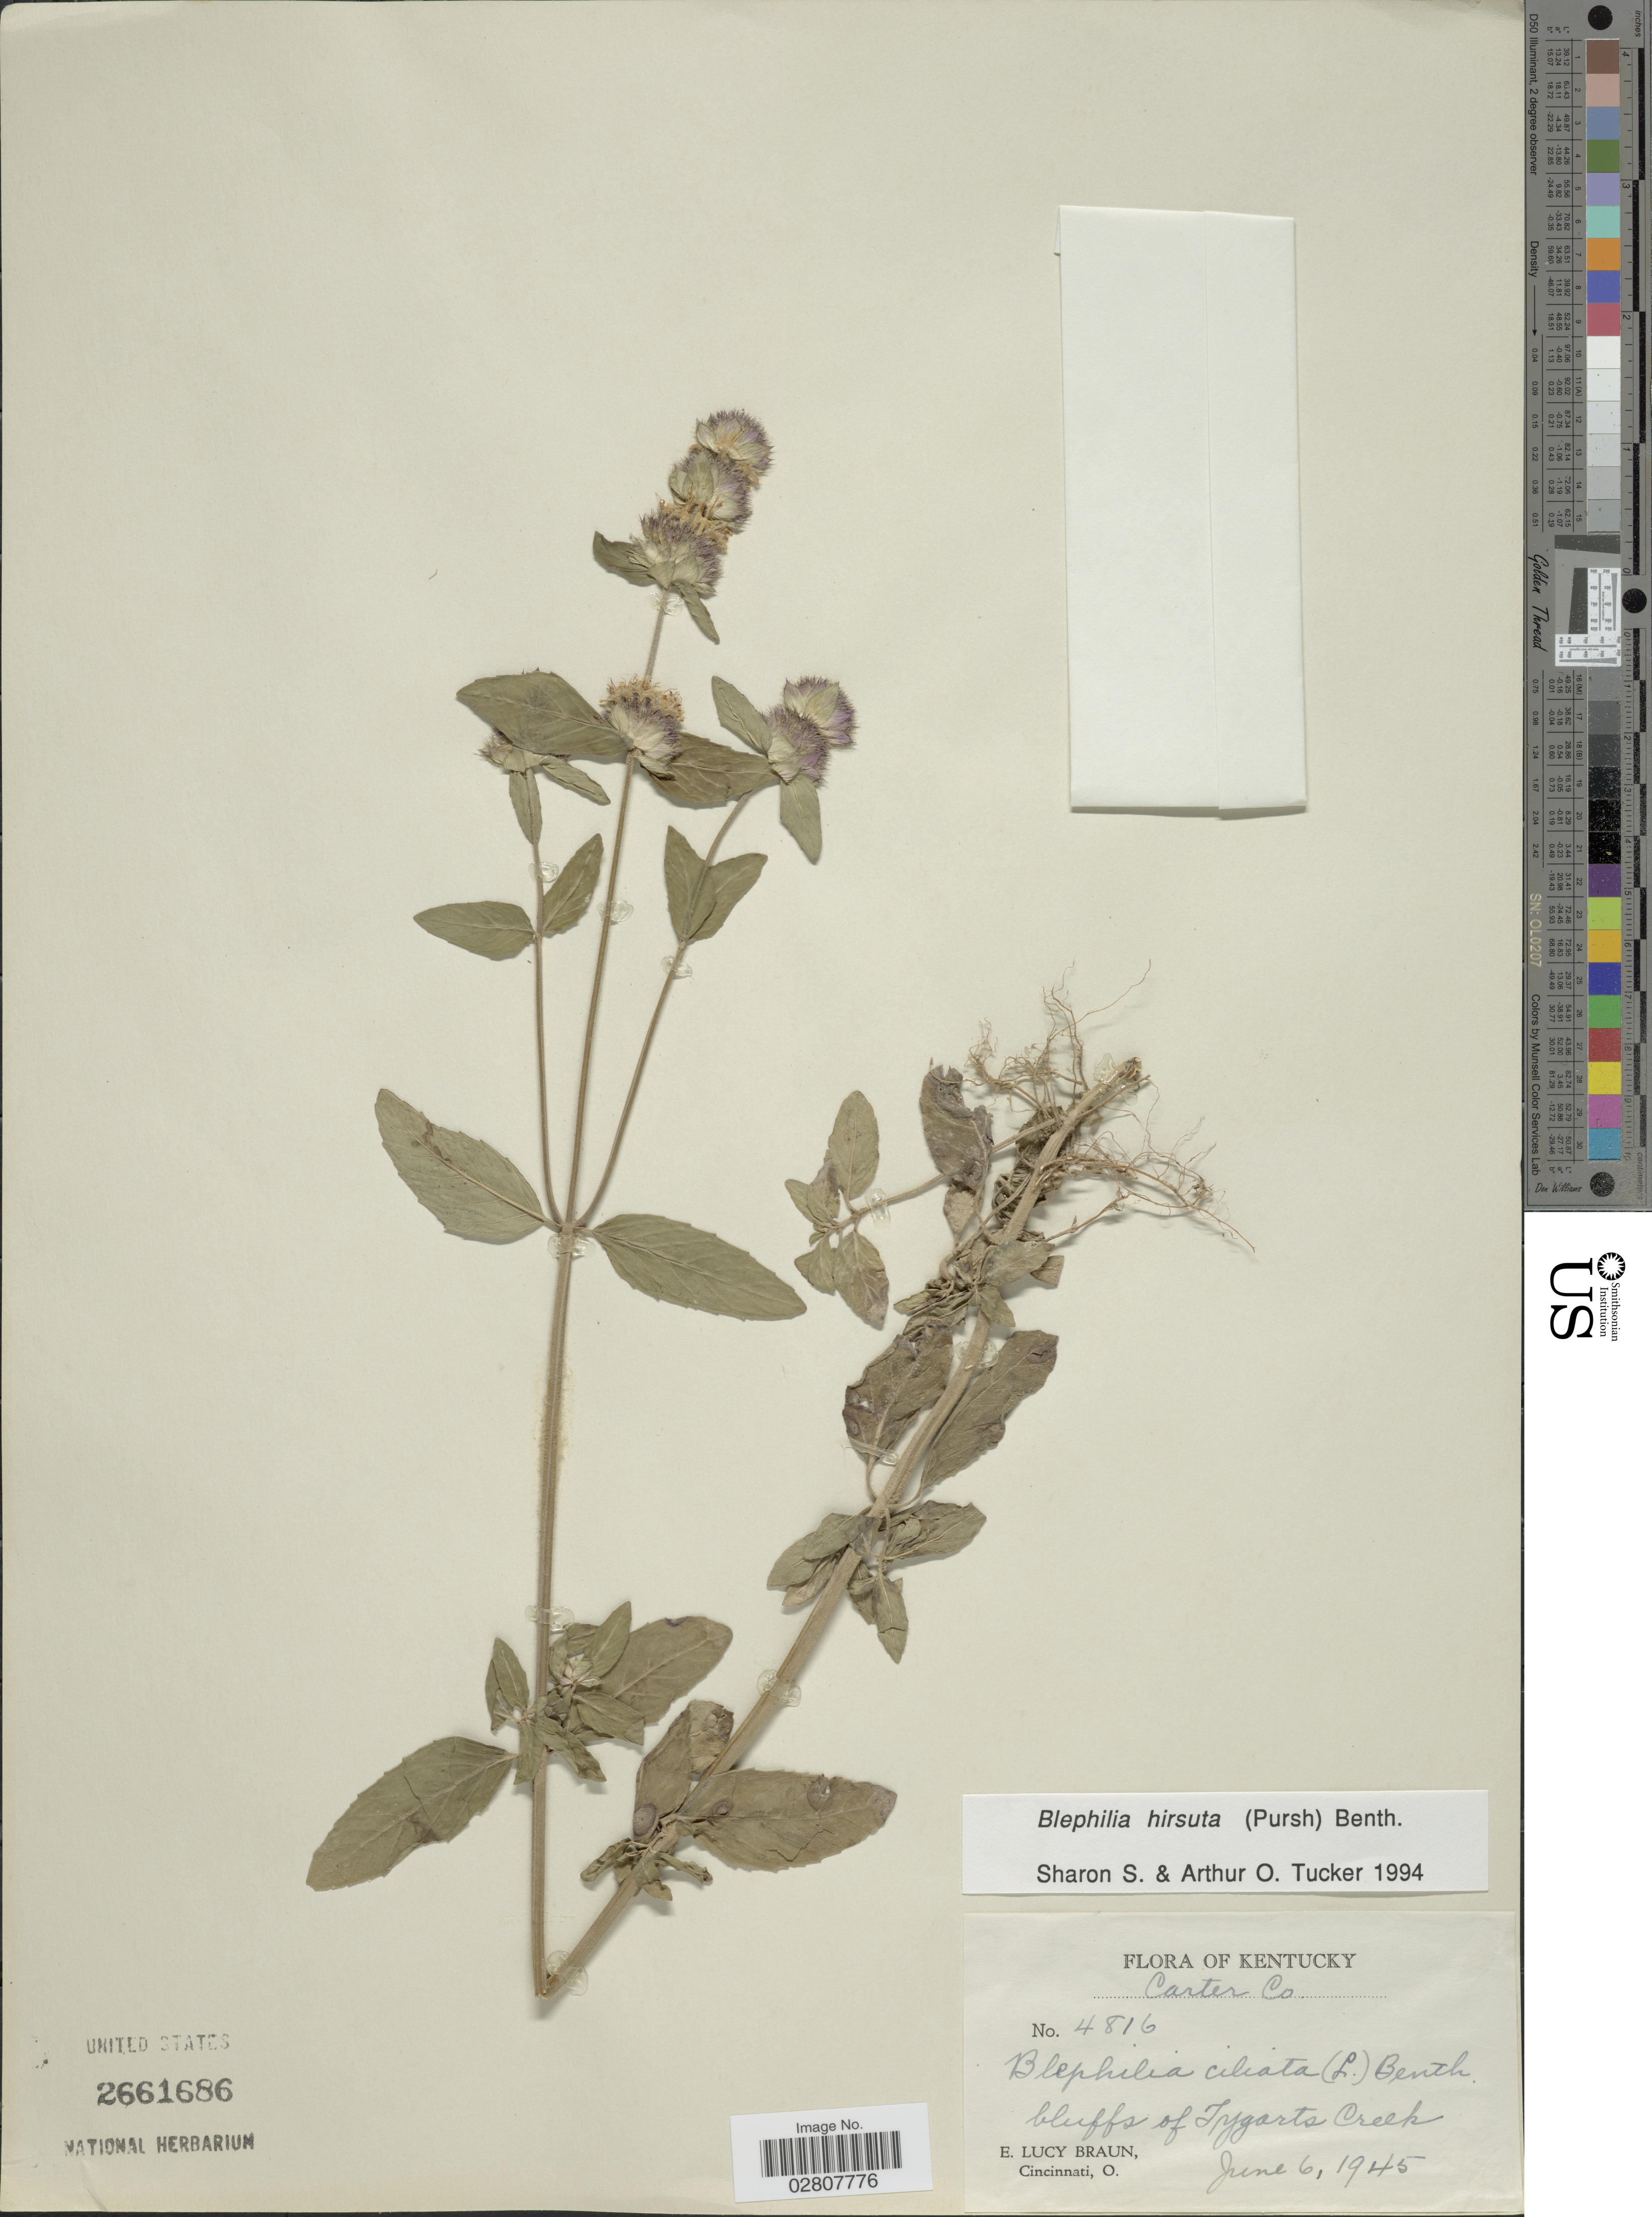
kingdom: Plantae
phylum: Tracheophyta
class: Magnoliopsida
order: Lamiales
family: Lamiaceae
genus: Blephilia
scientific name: Blephilia hirsuta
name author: (Pursh) Benth.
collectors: E. L. Braun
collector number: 4816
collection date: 1945-06-06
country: United States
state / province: Kentucky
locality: Carter Co. Bluffs of Tygarts Creek.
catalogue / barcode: US 2661686